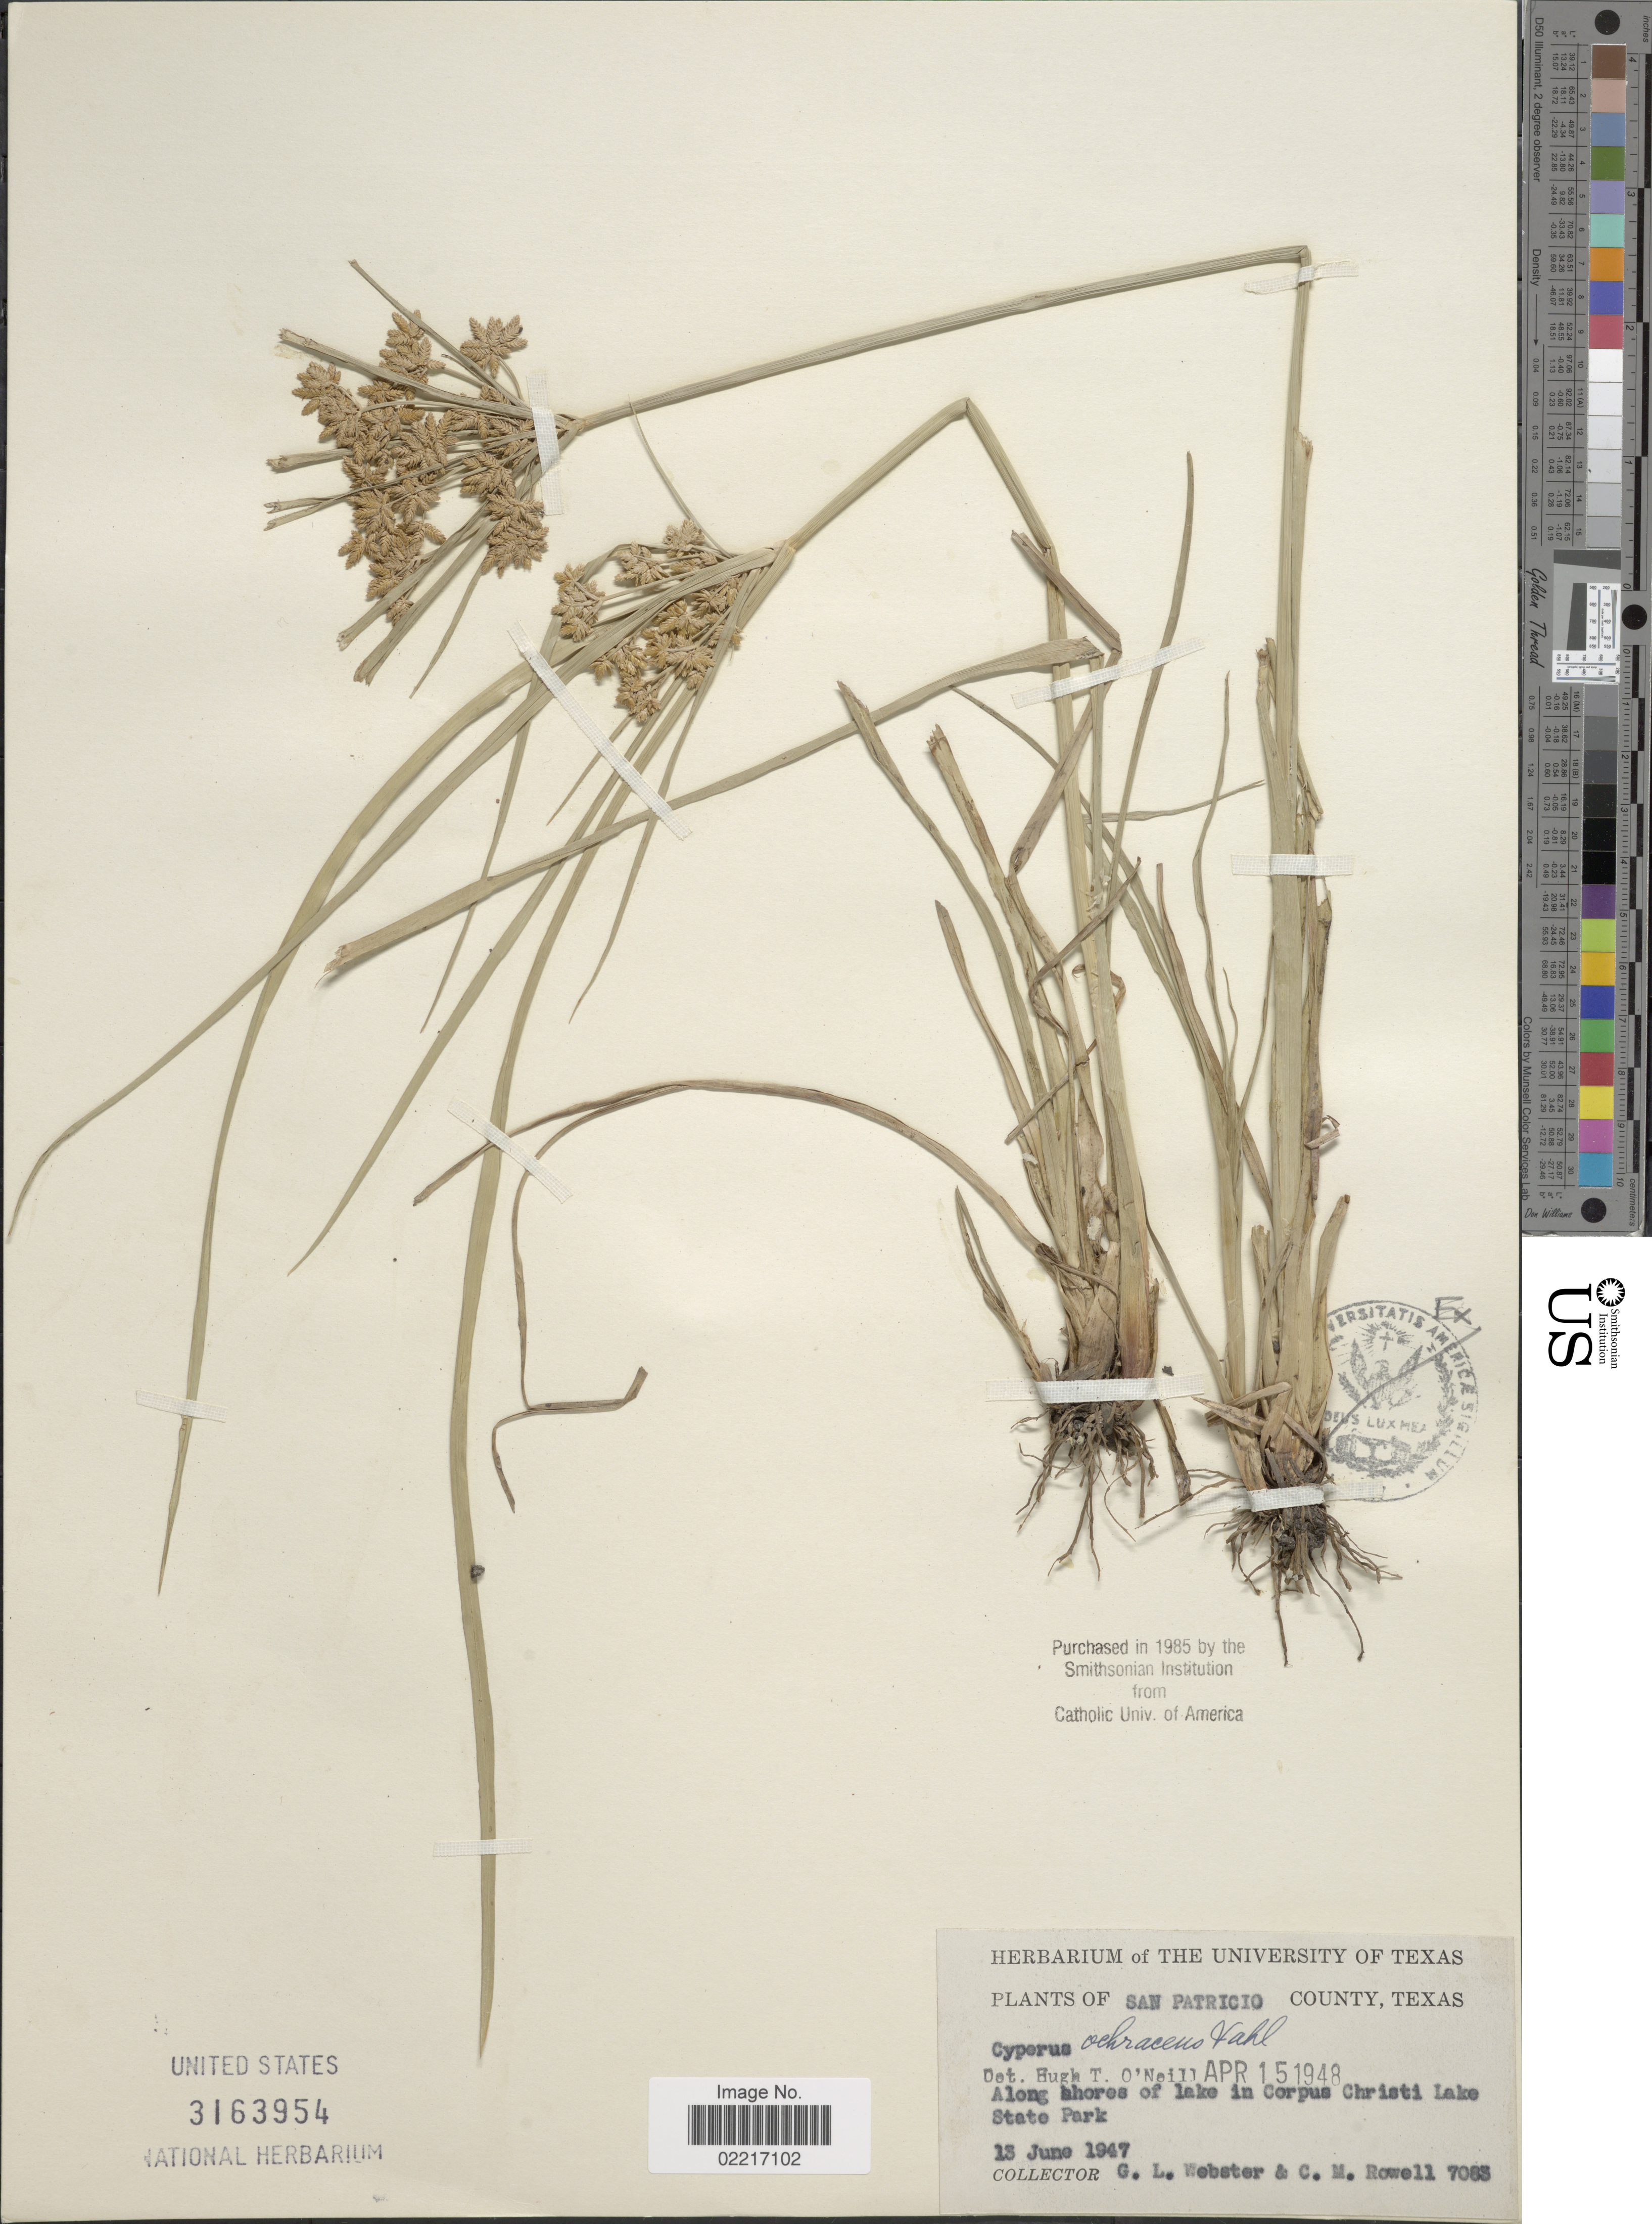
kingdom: Plantae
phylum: Tracheophyta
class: Liliopsida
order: Poales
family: Cyperaceae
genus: Cyperus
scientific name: Cyperus ochraceus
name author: Vahl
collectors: G. L. Webster & C. M. Rowell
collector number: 7083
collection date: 1947-06-13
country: United States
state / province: Texas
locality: San Patricio County, along shores in Corpus Christi Lake State Park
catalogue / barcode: US 3163954